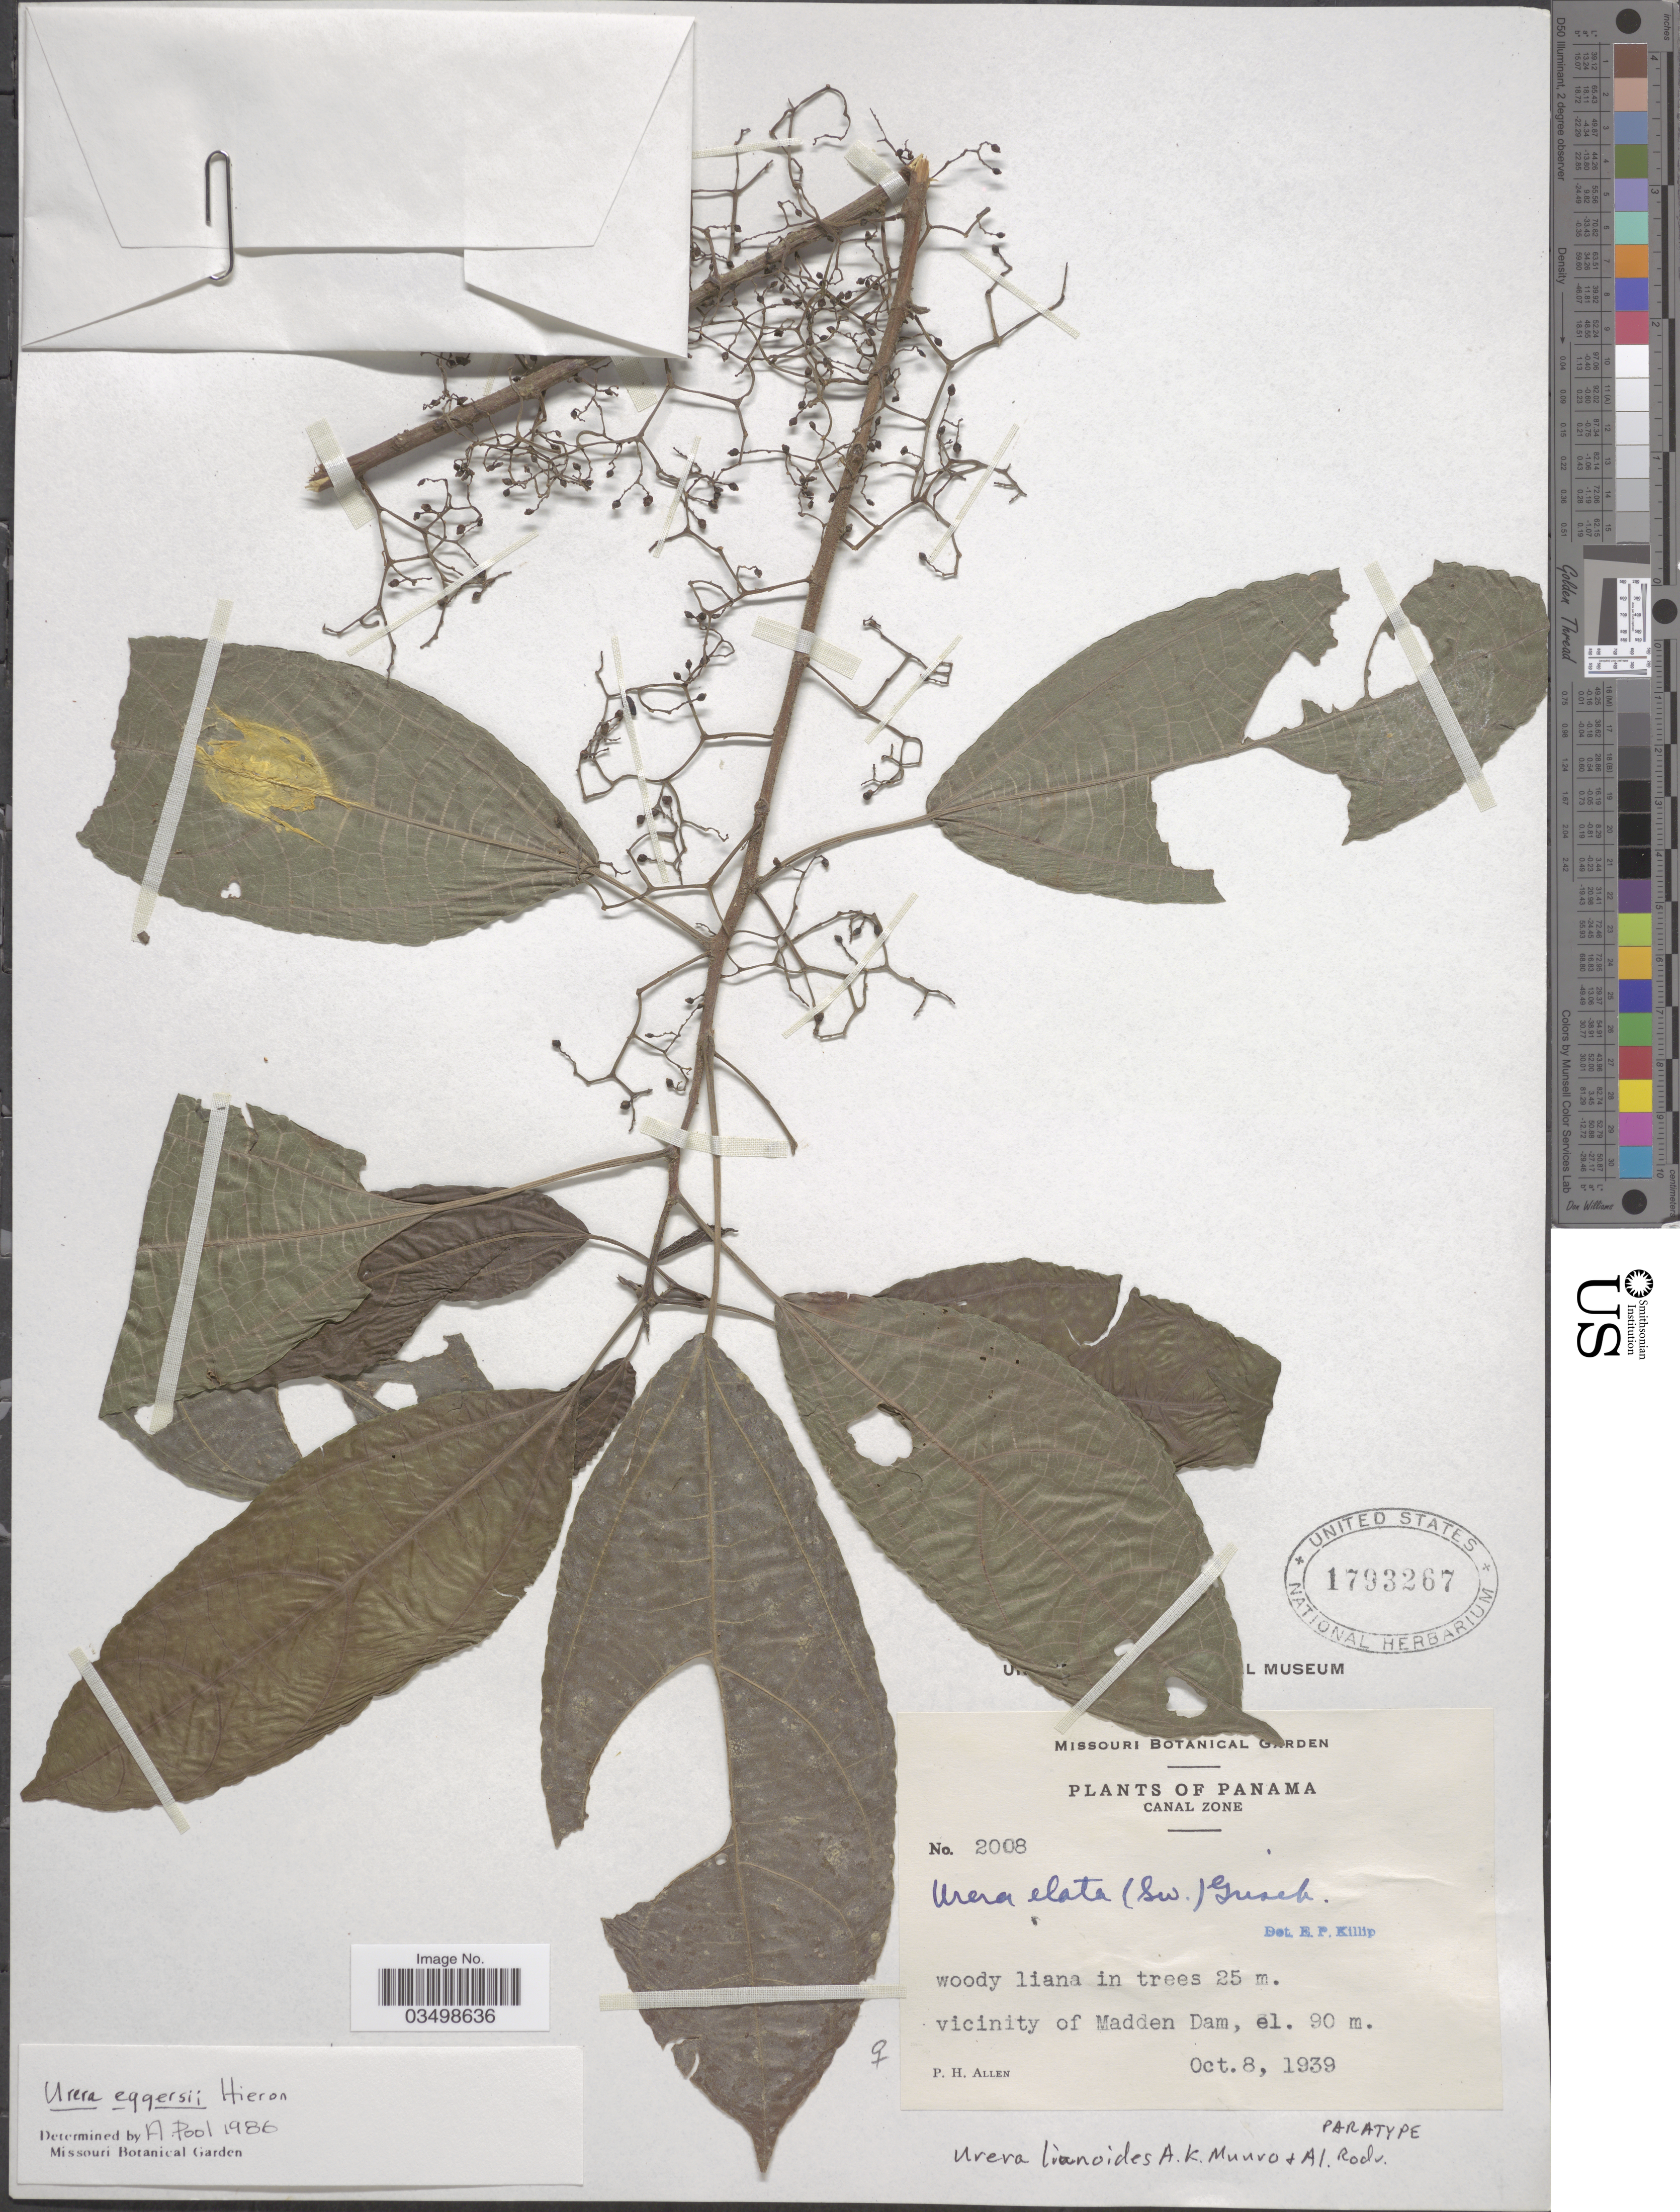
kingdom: Plantae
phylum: Tracheophyta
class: Magnoliopsida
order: Rosales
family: Urticaceae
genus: Urera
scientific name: Urera lianoides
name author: A.K. Munro & Al. Rodr.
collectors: P. H. Allen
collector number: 2008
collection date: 1939-10-08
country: Panama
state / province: Colón / Panamá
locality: Canal Zone. Vicinity of Madden Dam.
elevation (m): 90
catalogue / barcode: US 1793267